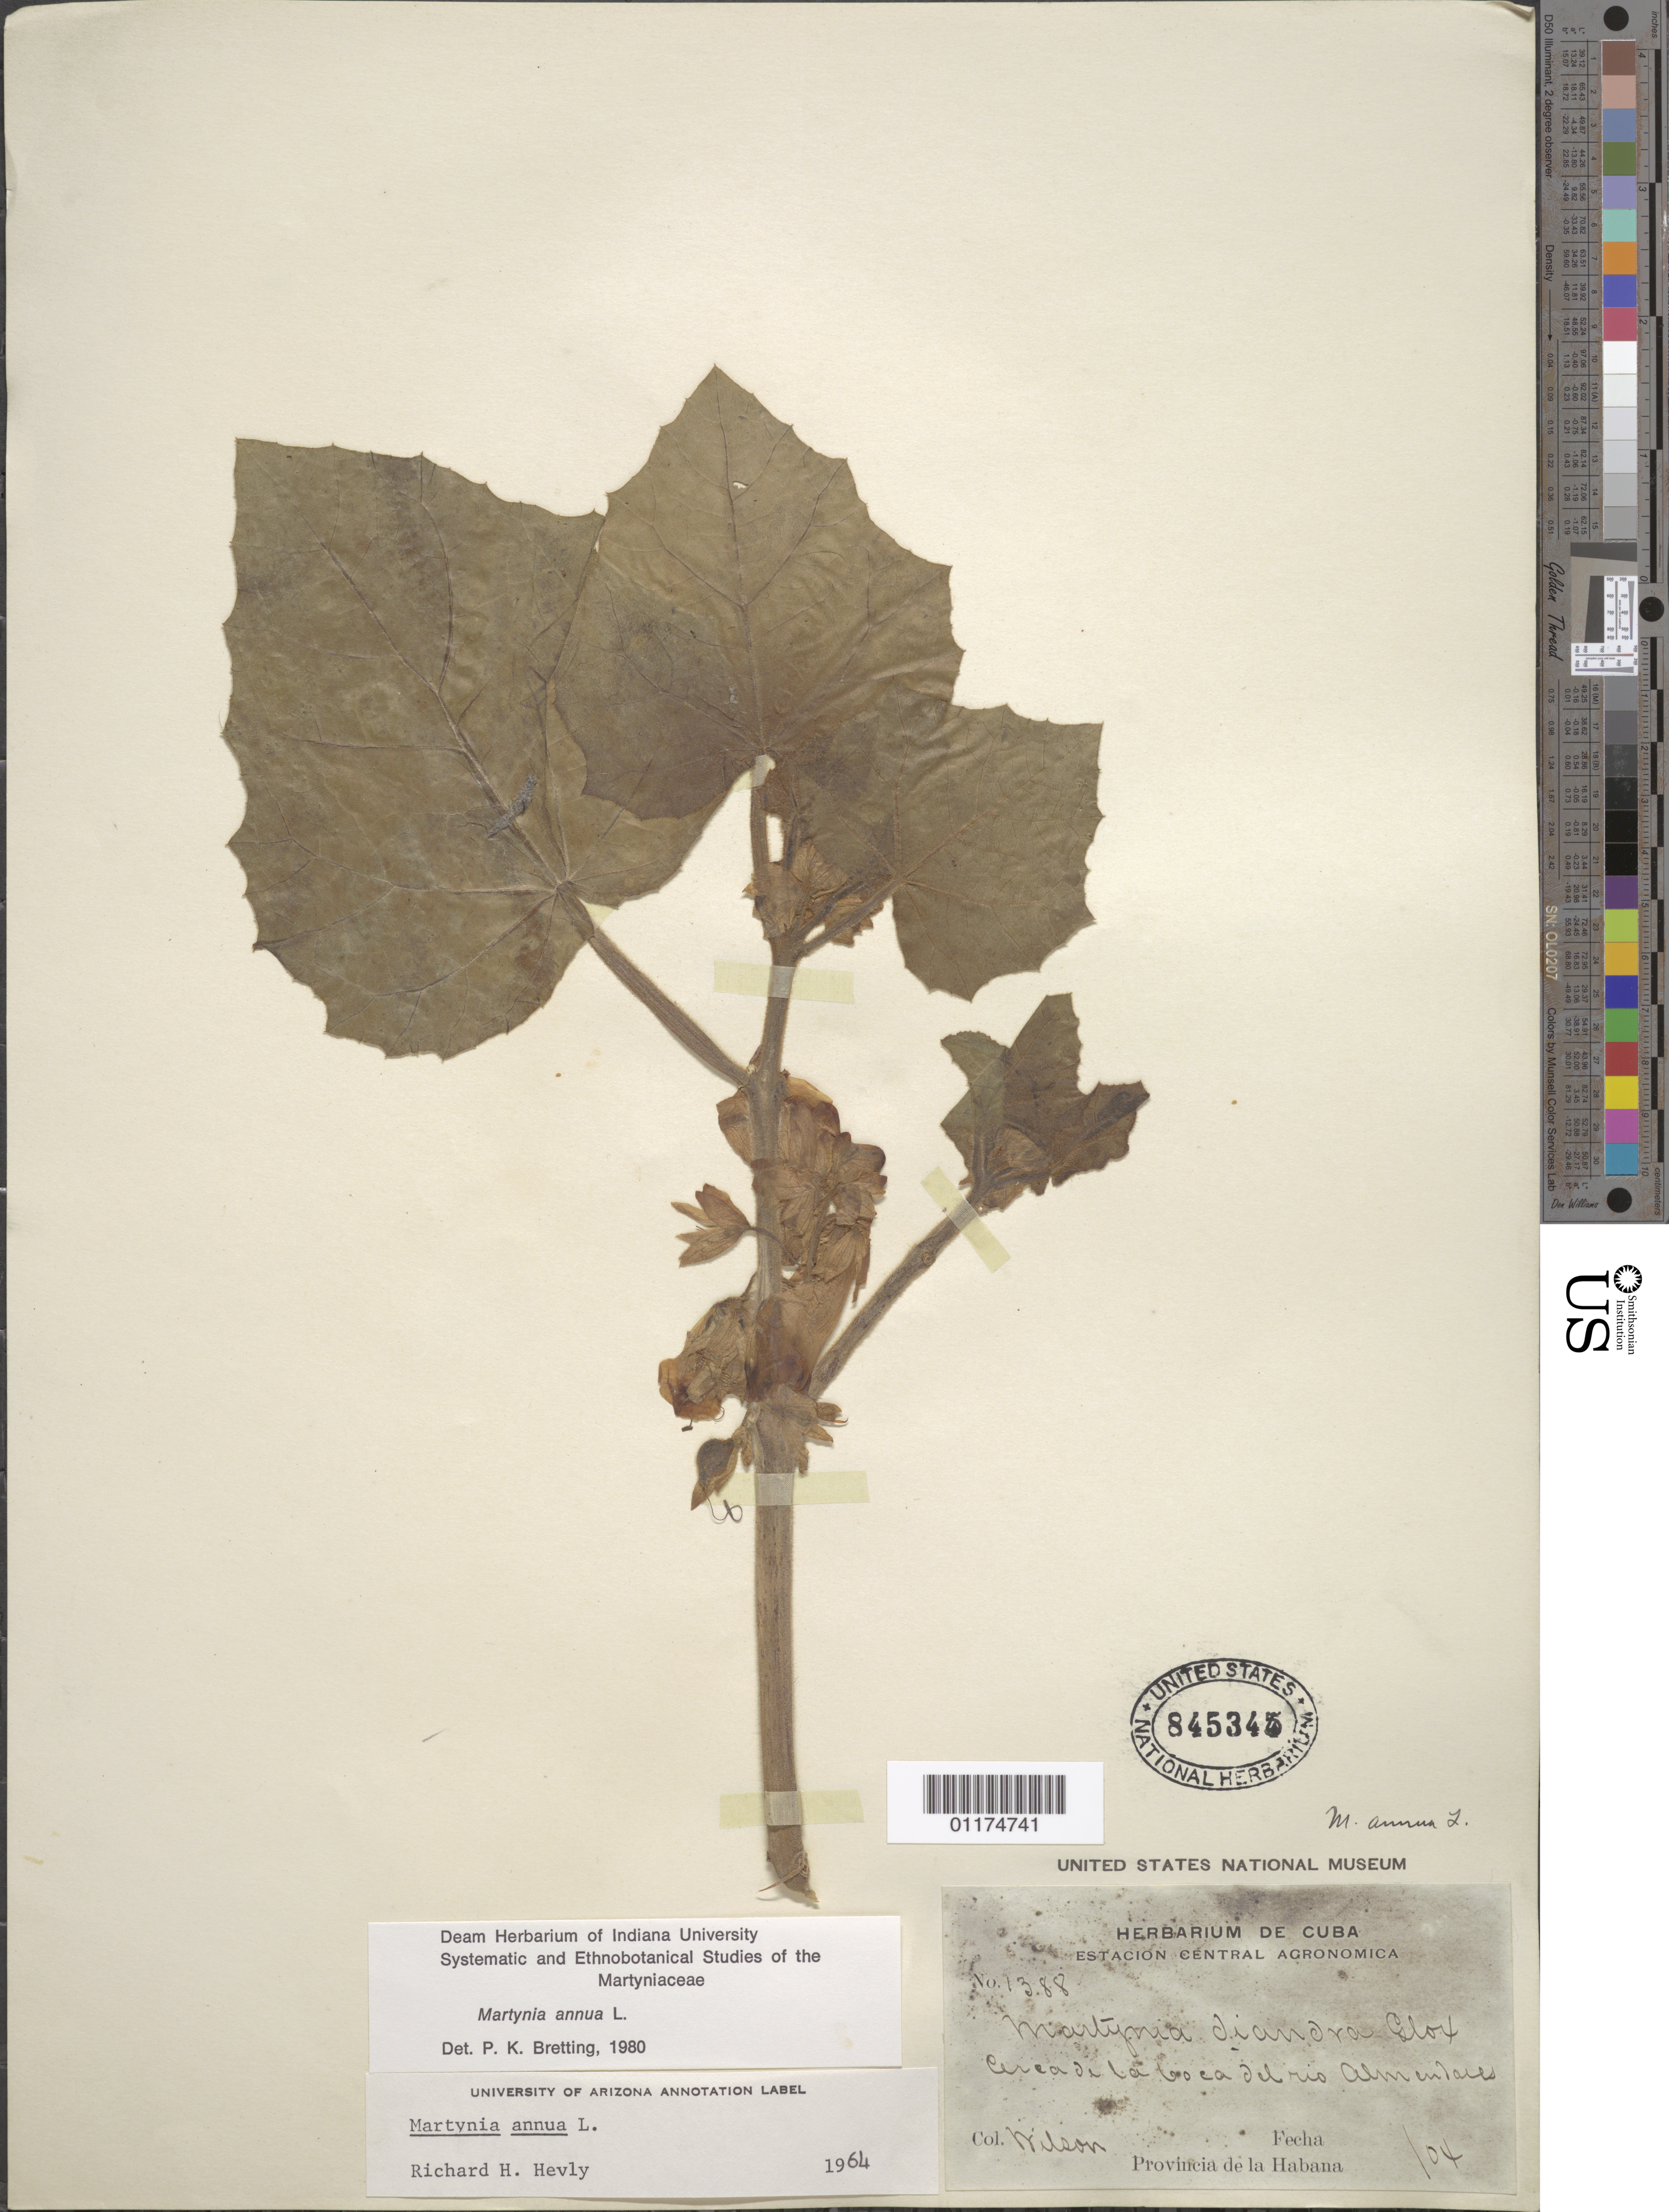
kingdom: Plantae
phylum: Tracheophyta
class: Magnoliopsida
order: Lamiales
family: Martyniaceae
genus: Martynia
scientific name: Martynia annua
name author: L.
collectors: -- Wilson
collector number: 1388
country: Cuba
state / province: La Habana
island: Cuba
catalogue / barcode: US 845345